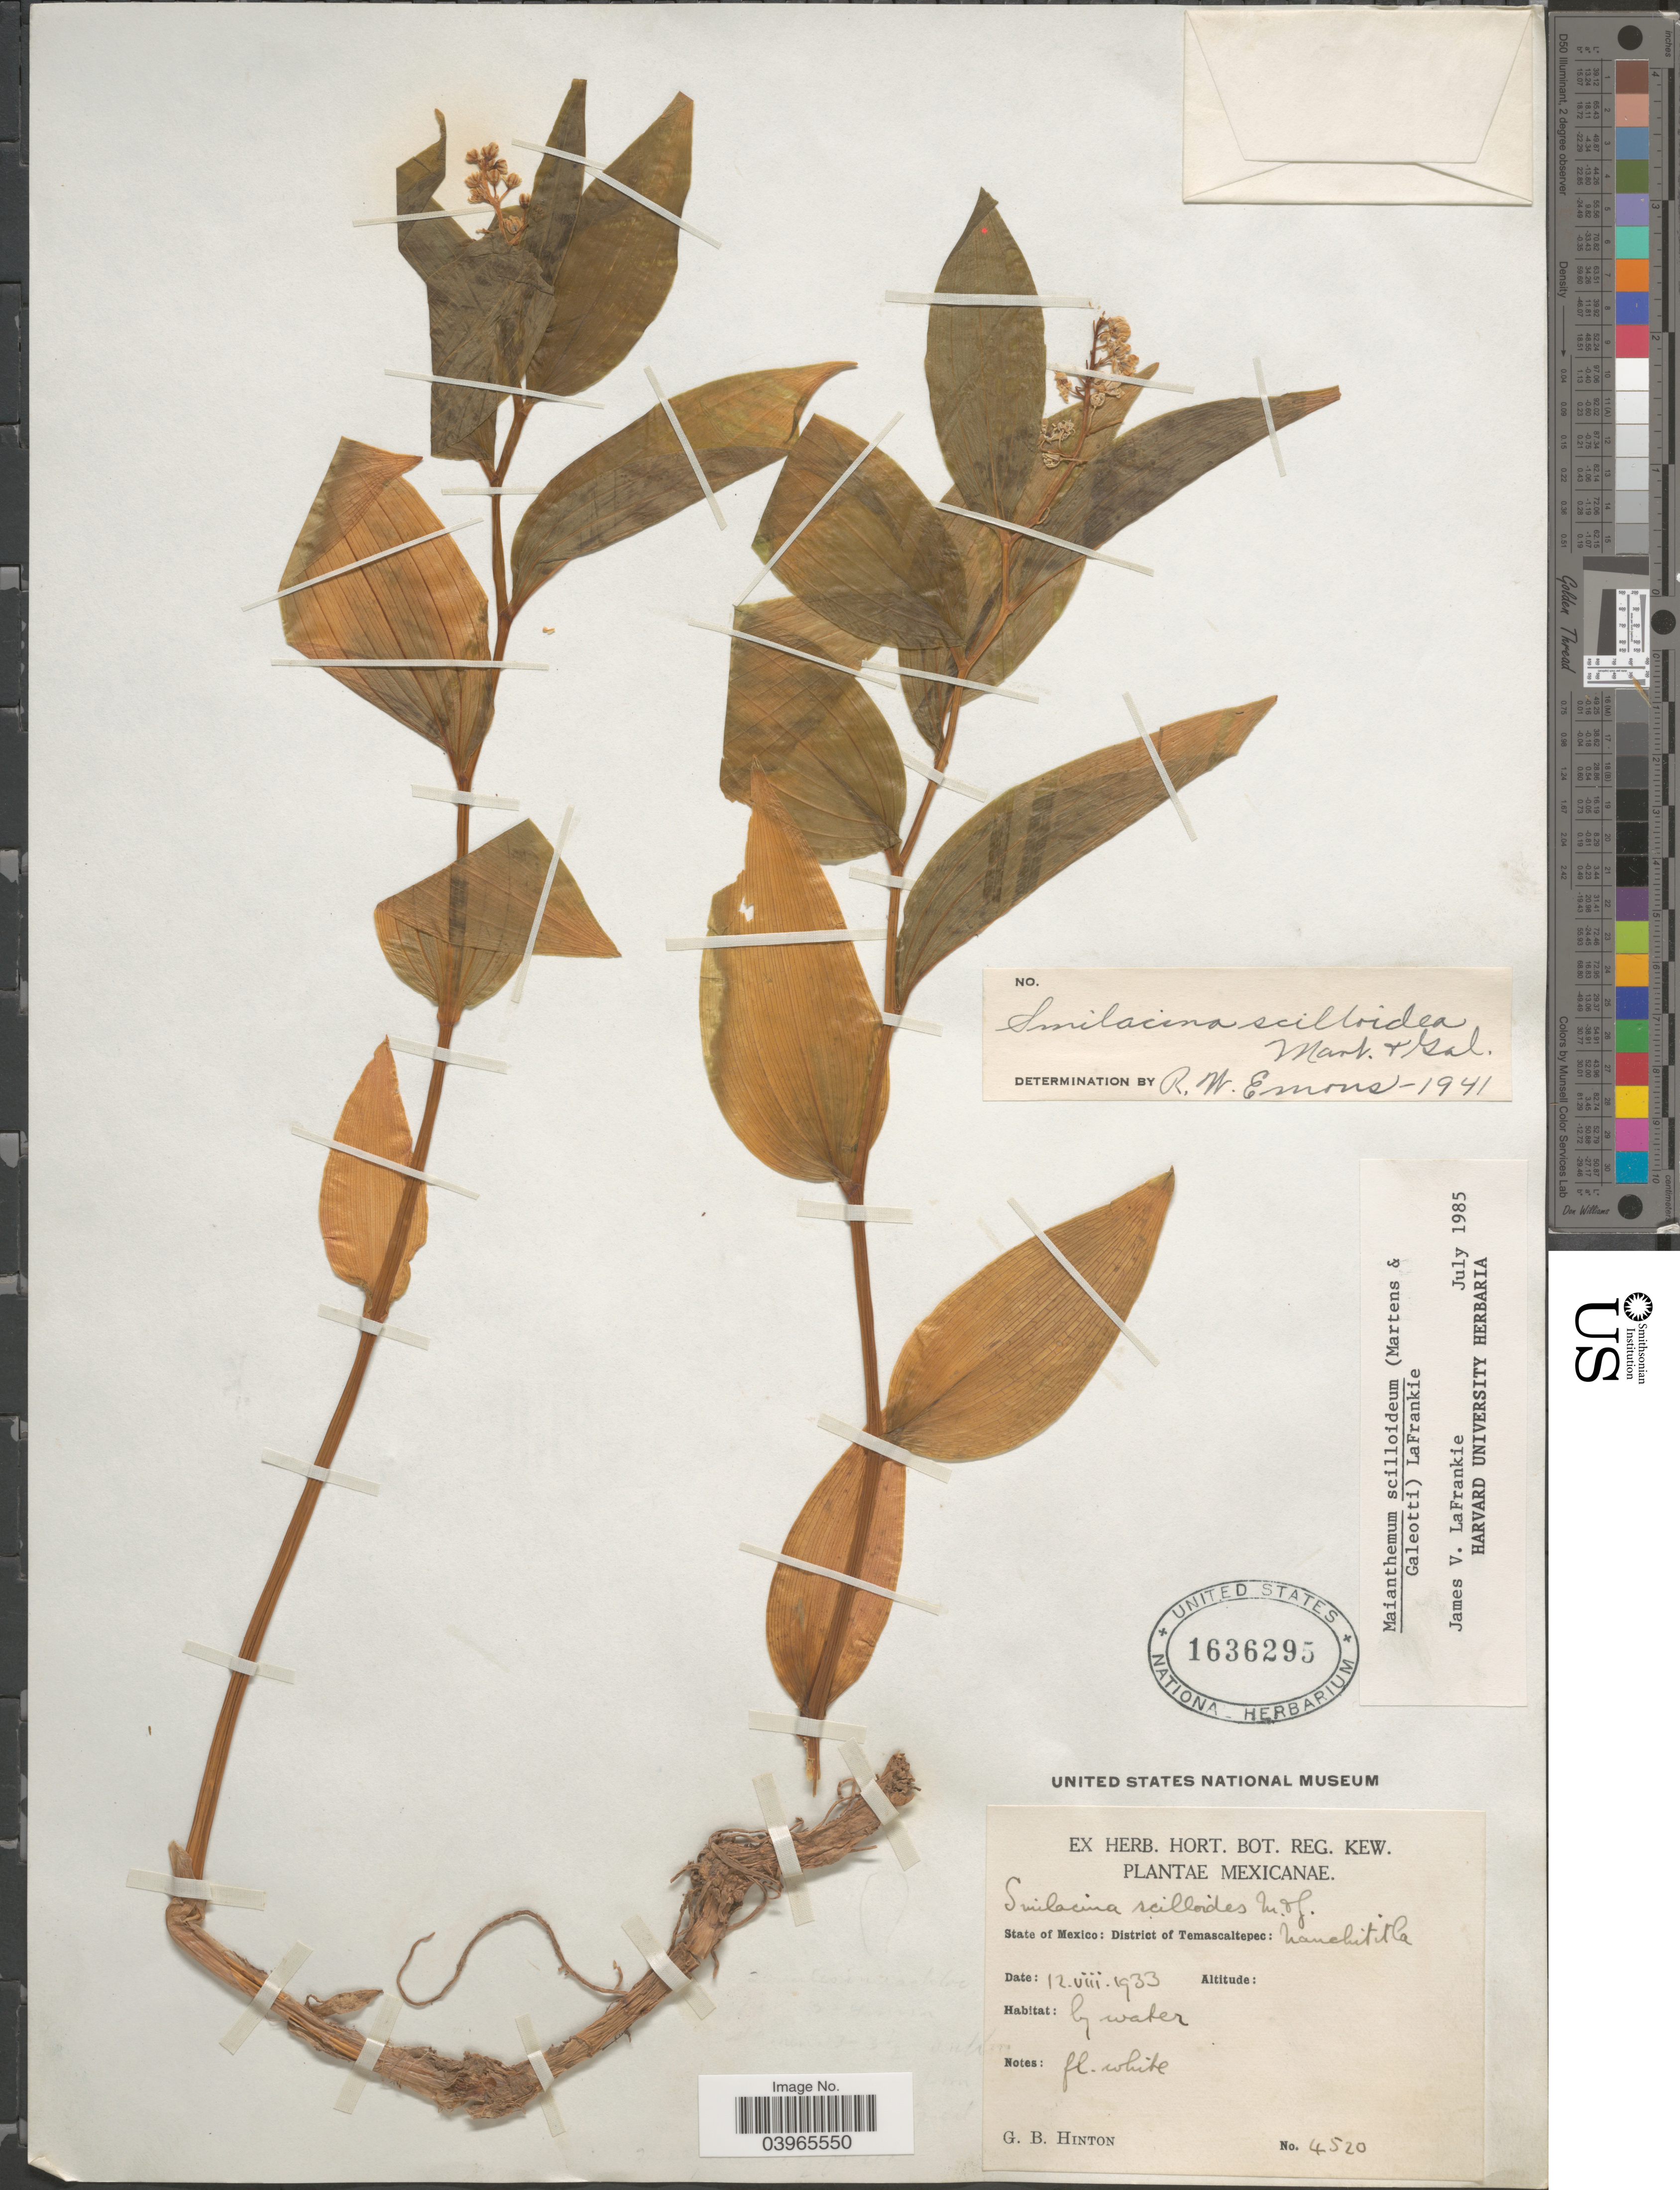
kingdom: Plantae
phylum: Tracheophyta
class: Liliopsida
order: Asparagales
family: Asparagaceae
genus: Maianthemum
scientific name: Maianthemum scilloideum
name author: (M. Martens & Galeotti) LaFrankie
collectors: G. B. Hinton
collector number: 4520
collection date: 1933-08-12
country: Mexico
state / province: México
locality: District of Temascaltepec: Nanchititla.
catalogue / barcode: US 1636295